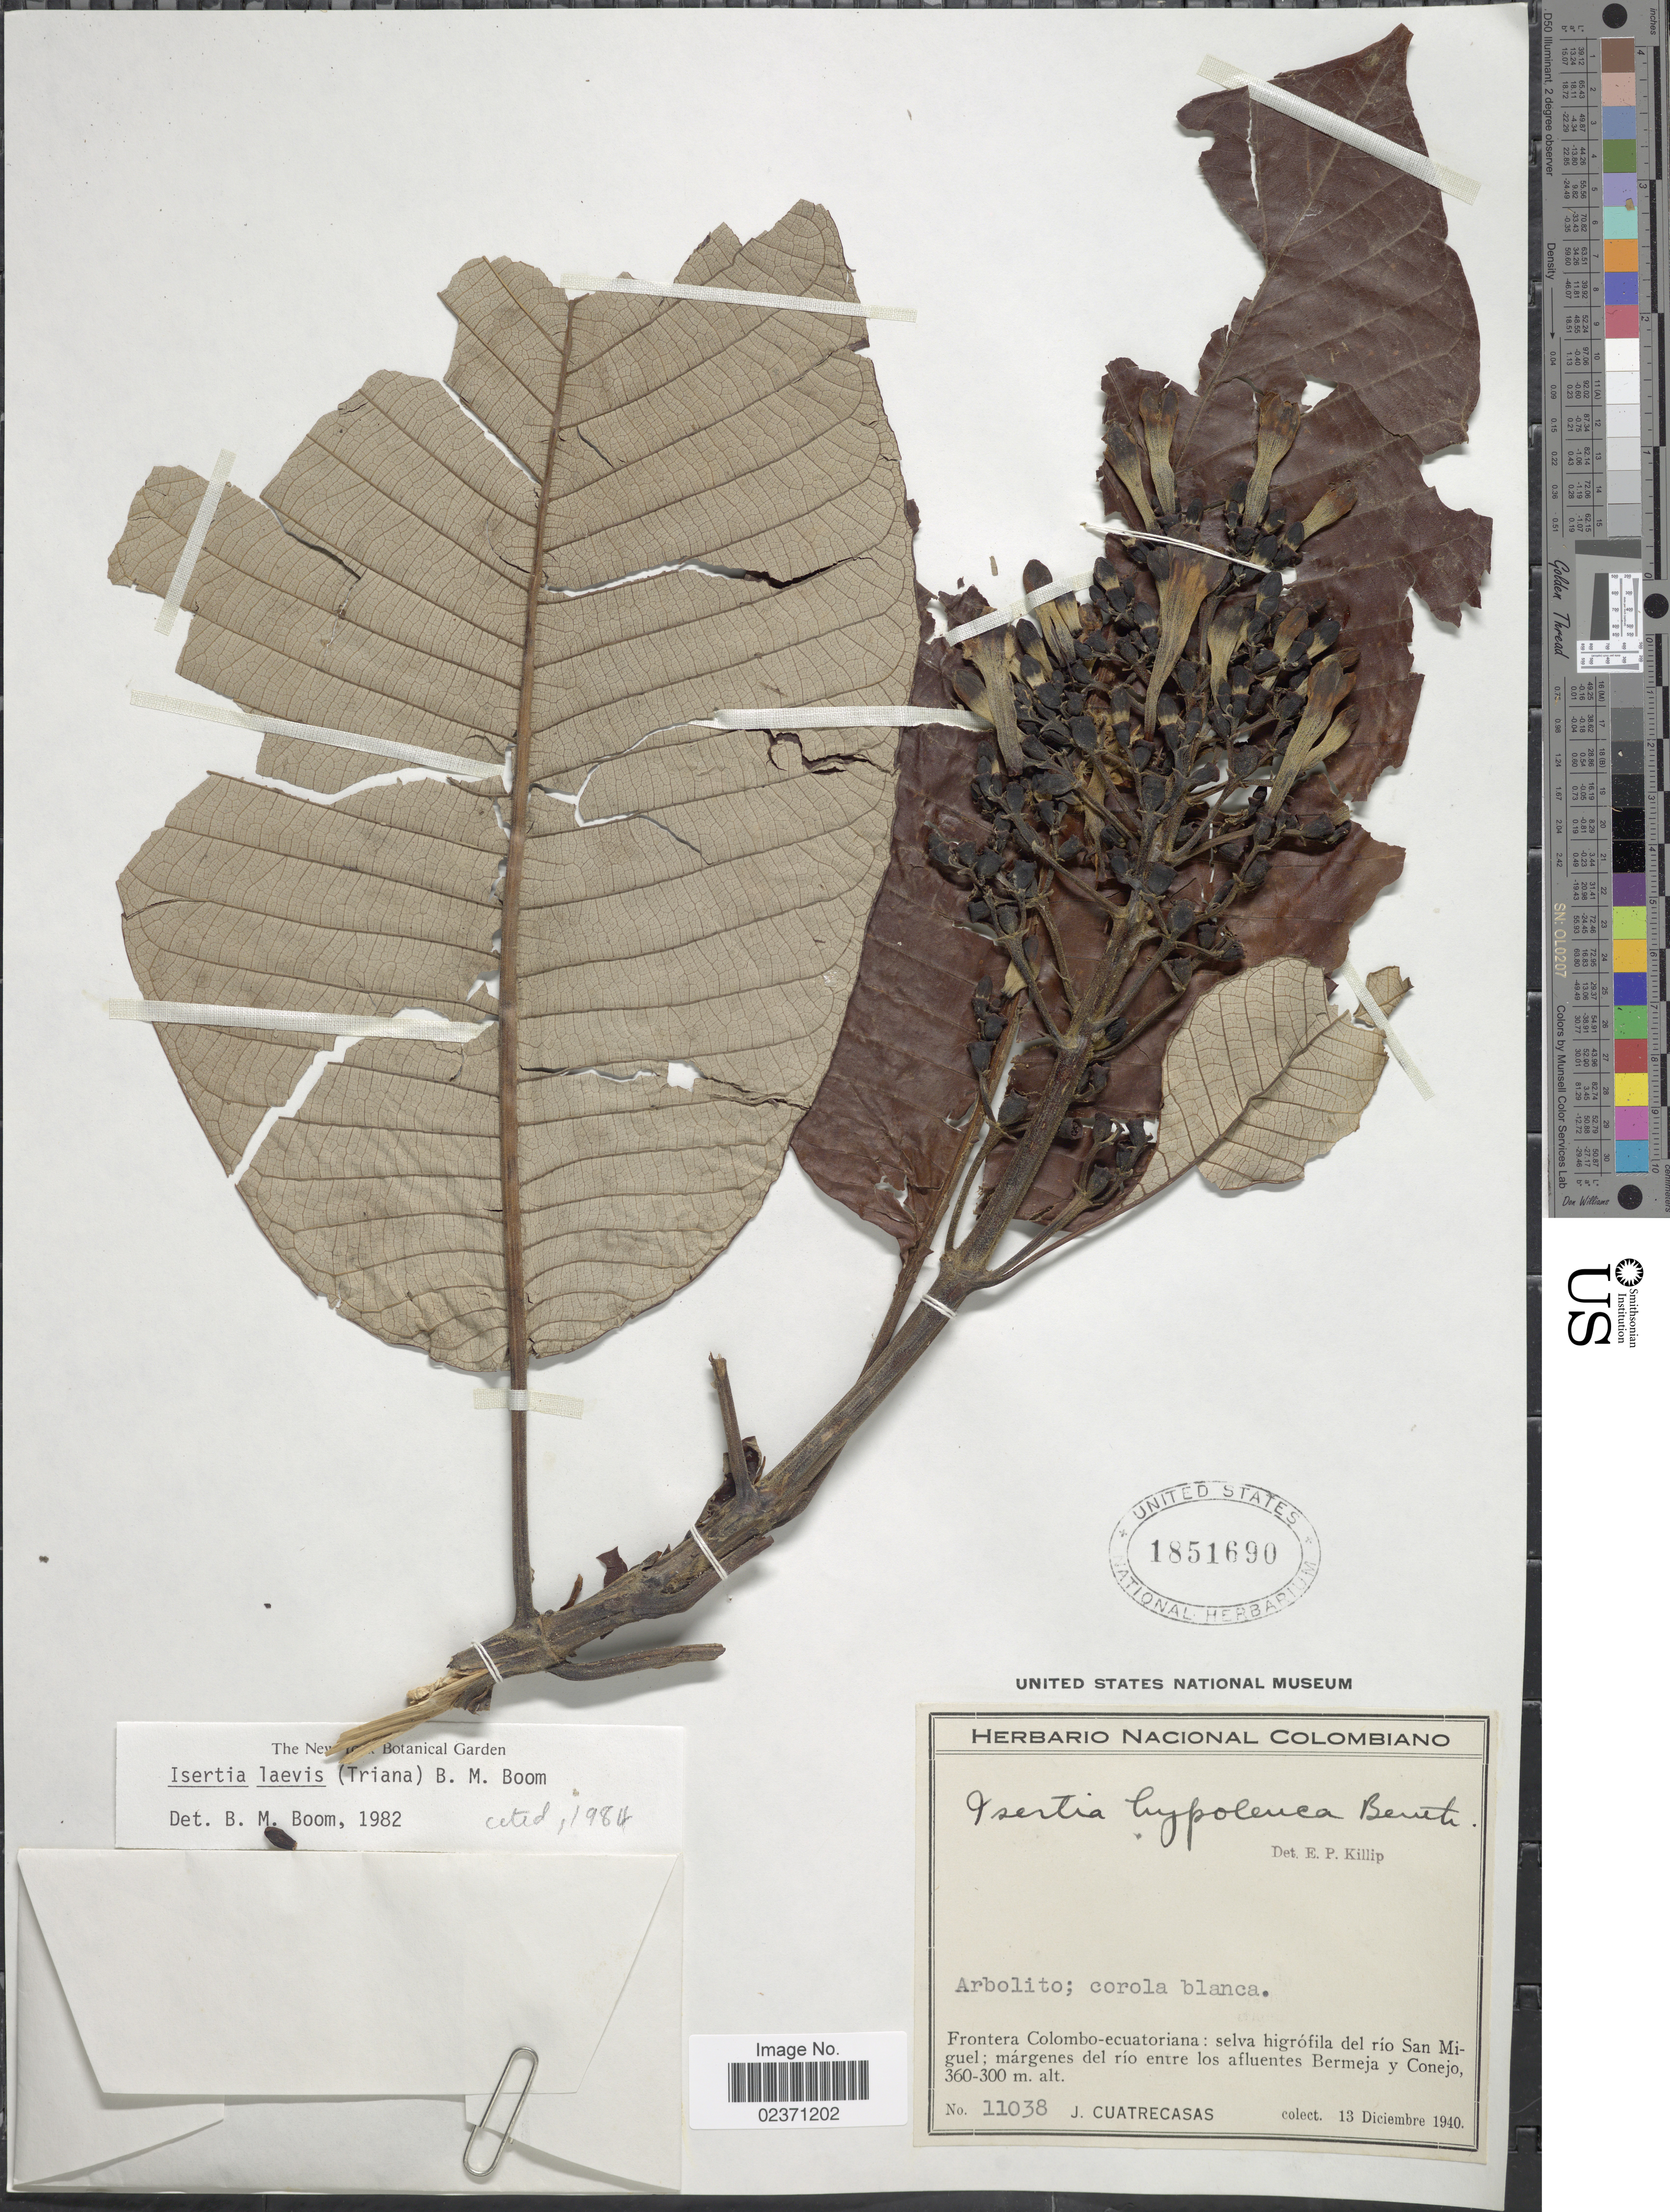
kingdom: Plantae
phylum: Tracheophyta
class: Magnoliopsida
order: Gentianales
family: Rubiaceae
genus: Isertia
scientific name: Isertia laevis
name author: (Triana) B.M. Boom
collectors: J. Cuatrecasas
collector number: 11038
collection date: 1940-12-13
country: Colombia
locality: Frontera Colombo- Ecuatoriana: selva higrofila del rio San Miguel; margenes del rio entre los afluentes Bermeja y Conejo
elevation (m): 300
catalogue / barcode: US 1851690